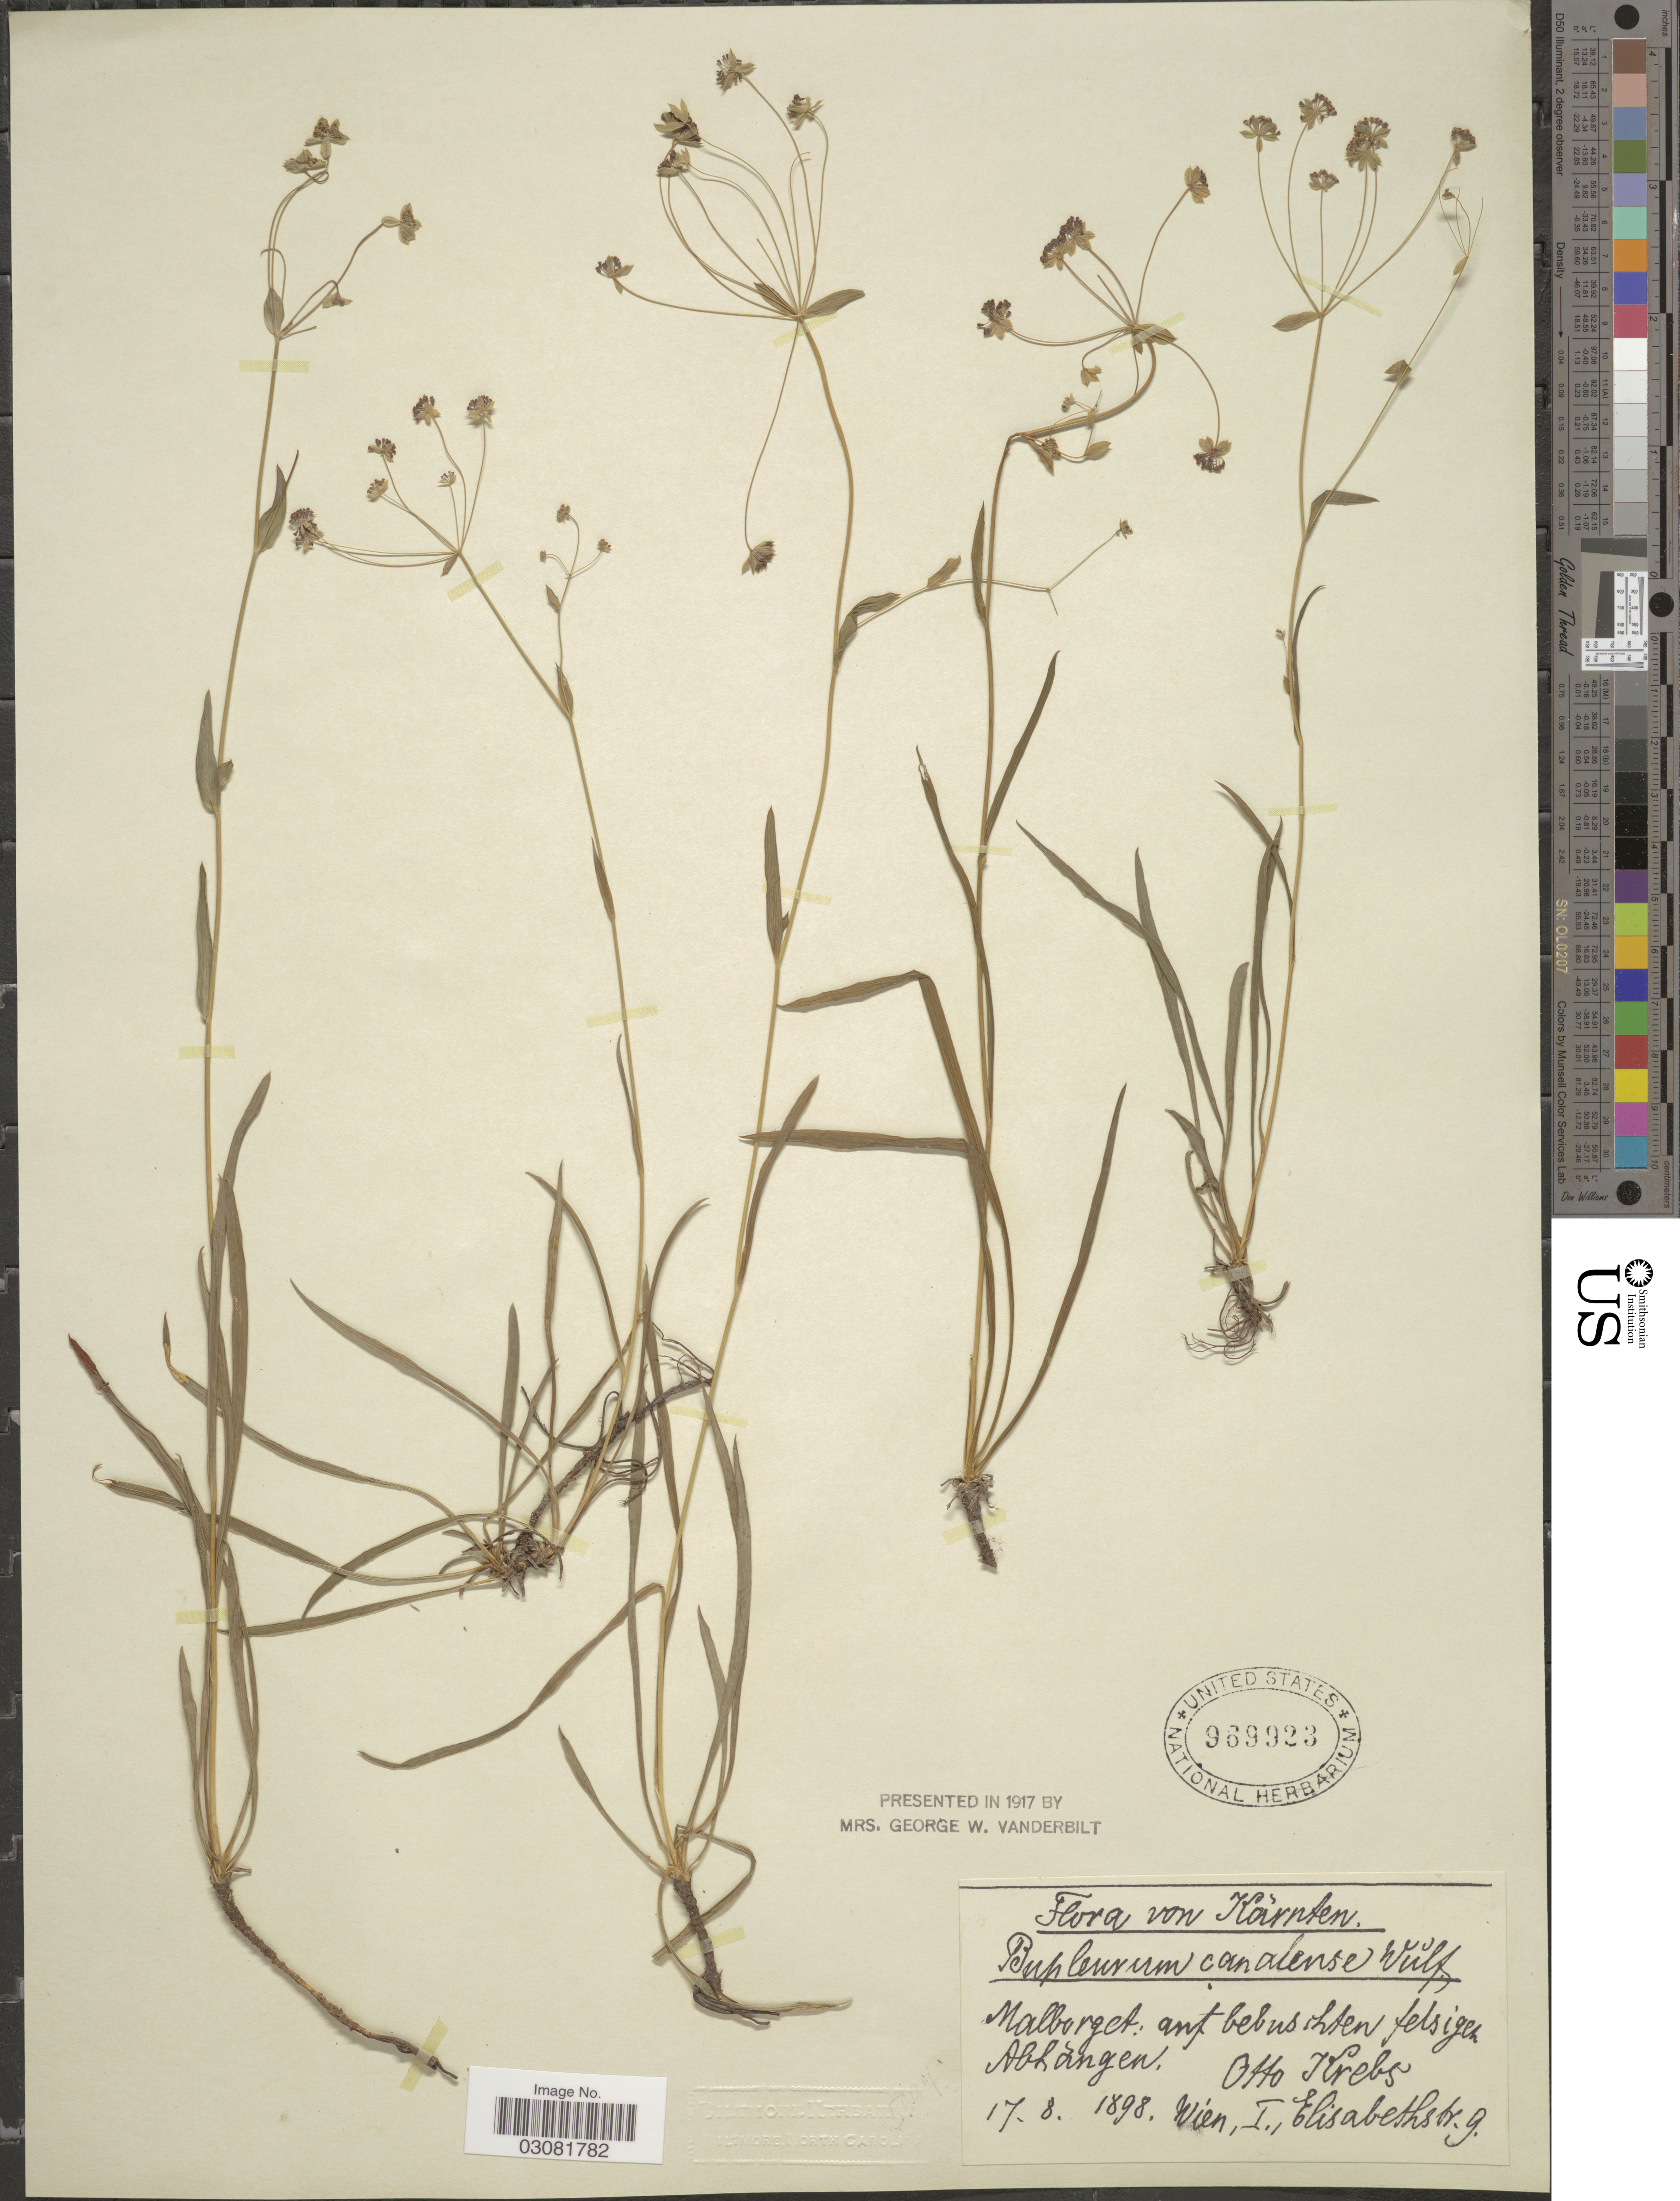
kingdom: Plantae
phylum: Tracheophyta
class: Magnoliopsida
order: Apiales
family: Apiaceae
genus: Bupleurum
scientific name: Bupleurum canalense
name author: Wulfen ex Spreng.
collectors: O. Krebs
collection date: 1898-08-17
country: Austria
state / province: Karnten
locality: Malborget auf bebuschten felsigen Abhangen.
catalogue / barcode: US 969923